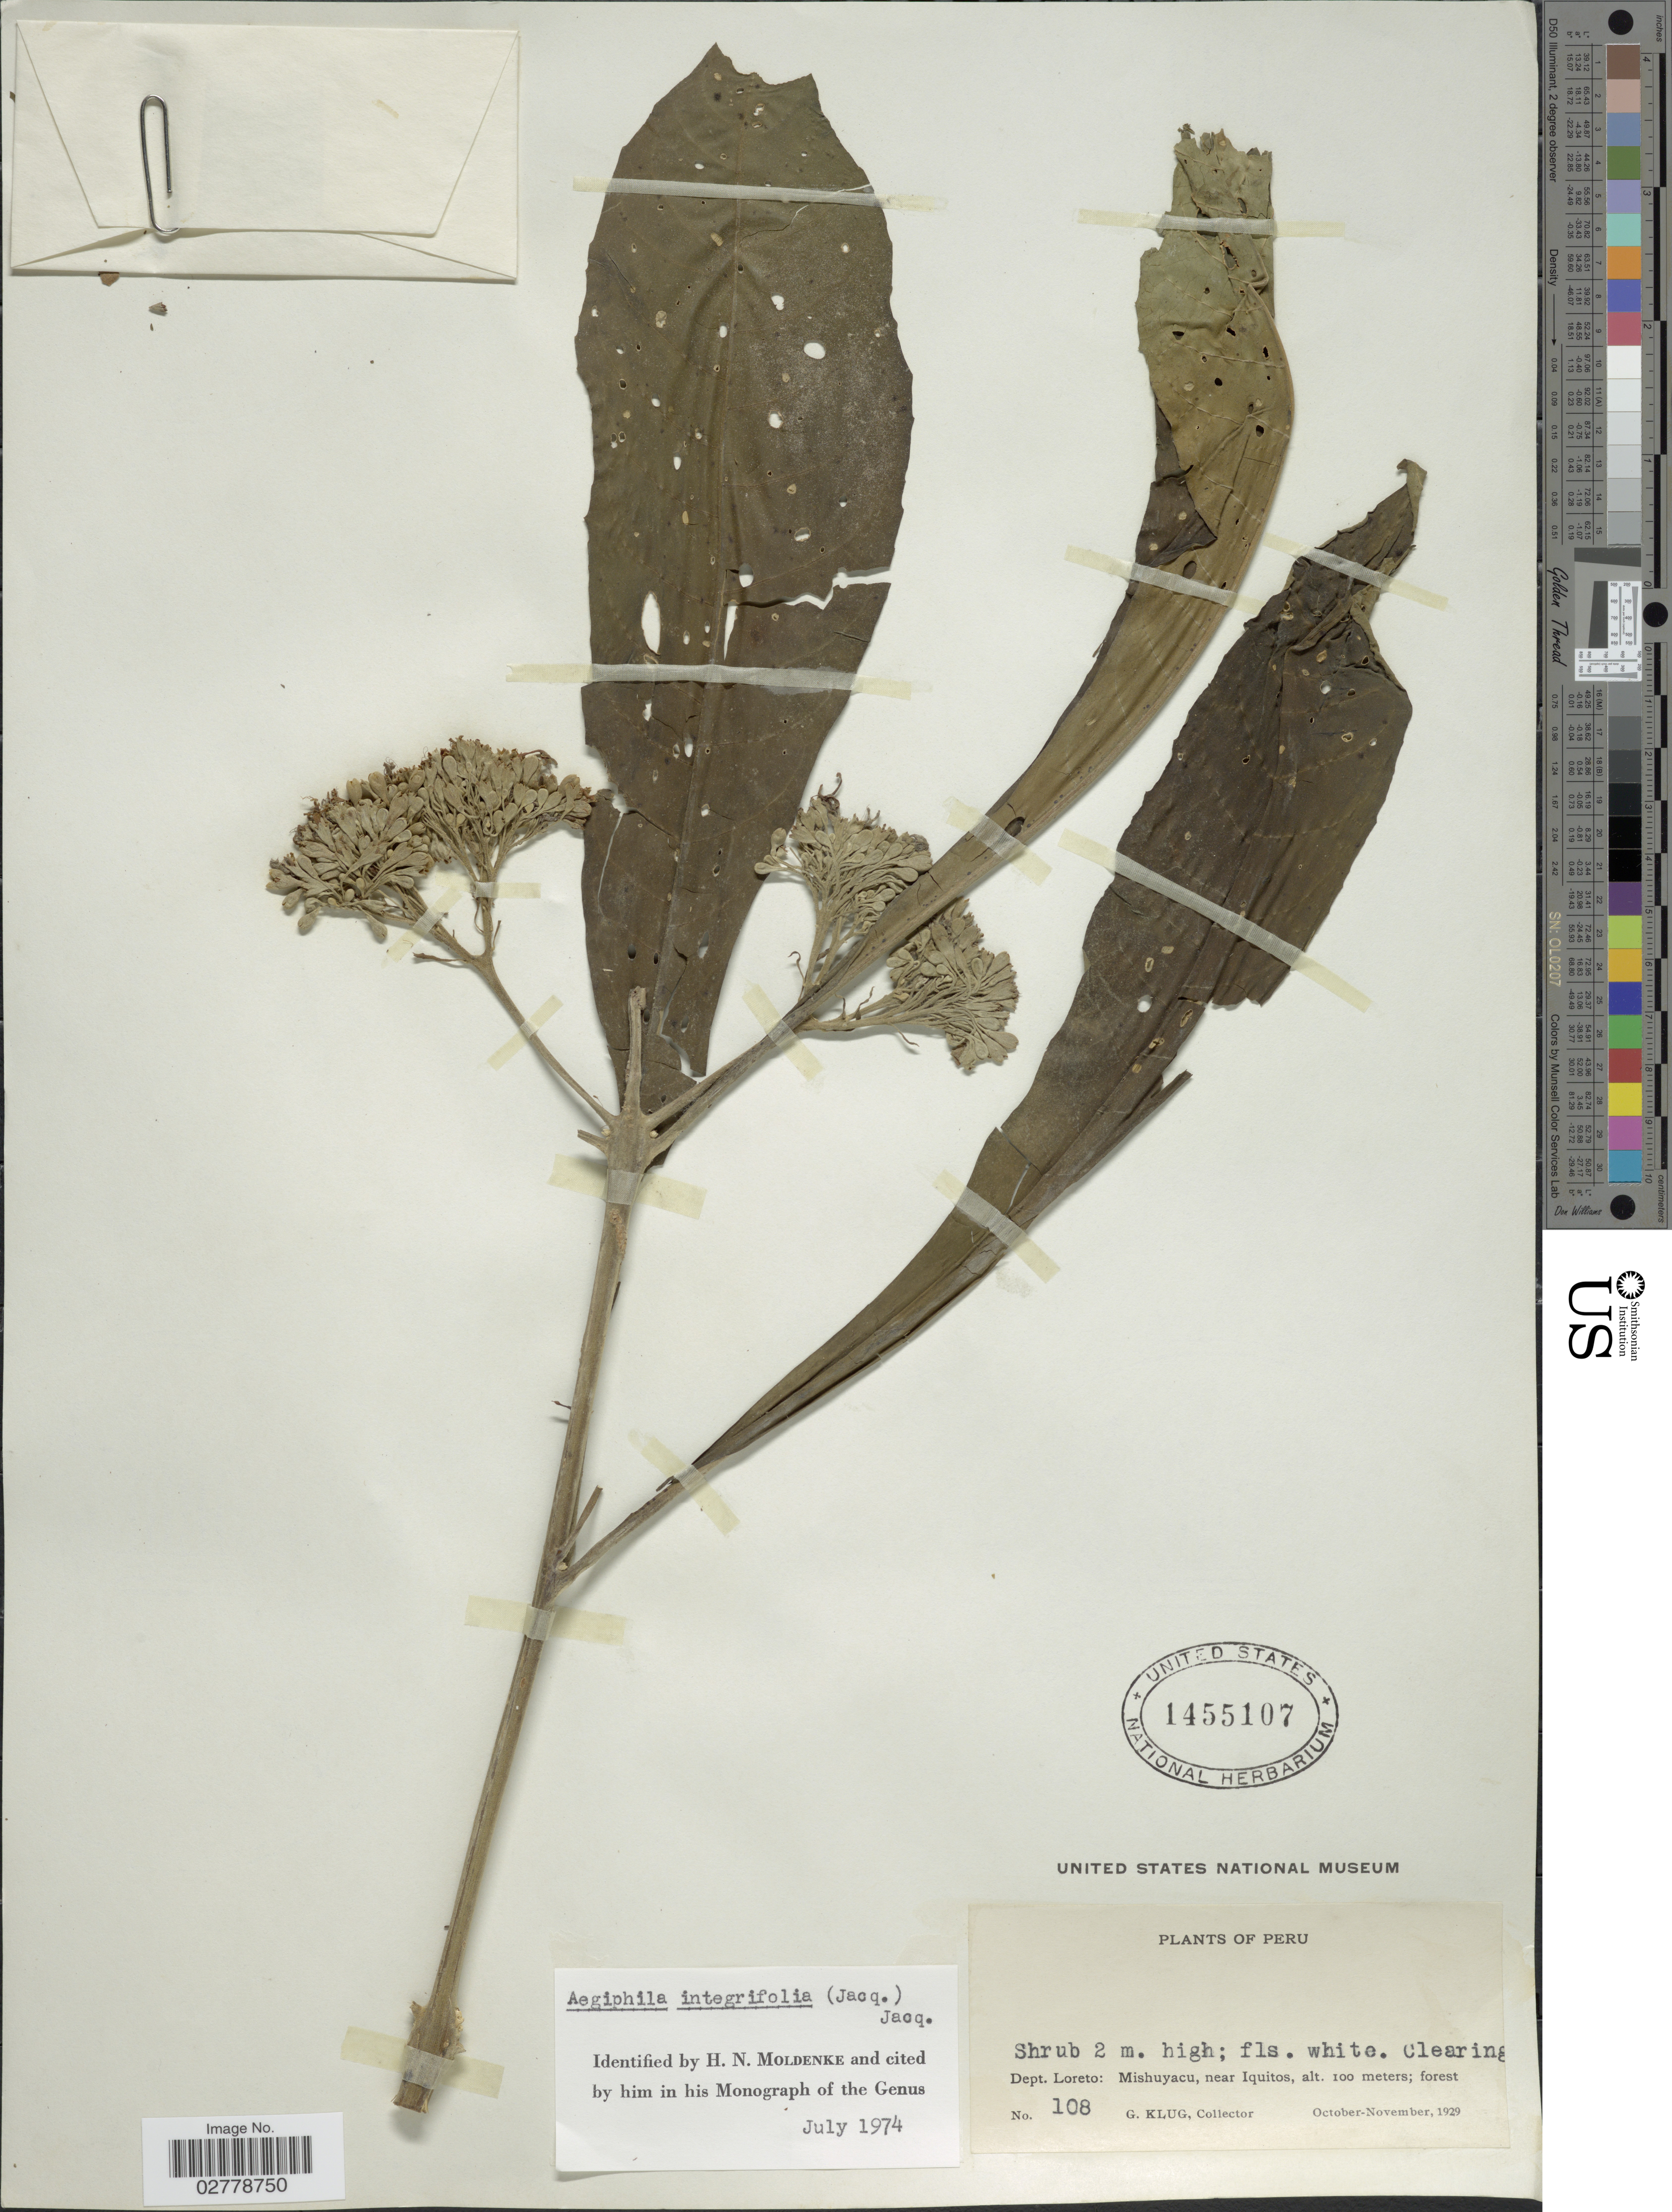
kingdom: Plantae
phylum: Tracheophyta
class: Magnoliopsida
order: Lamiales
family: Lamiaceae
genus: Aegiphila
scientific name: Aegiphila integrifolia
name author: (Jacq.) B.D. Jacks.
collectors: G. Klug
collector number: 108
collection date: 1929-10/1929-11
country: Peru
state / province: Loreto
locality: Mishuyacu, near Iquitos.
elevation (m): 100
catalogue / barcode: US 1455107